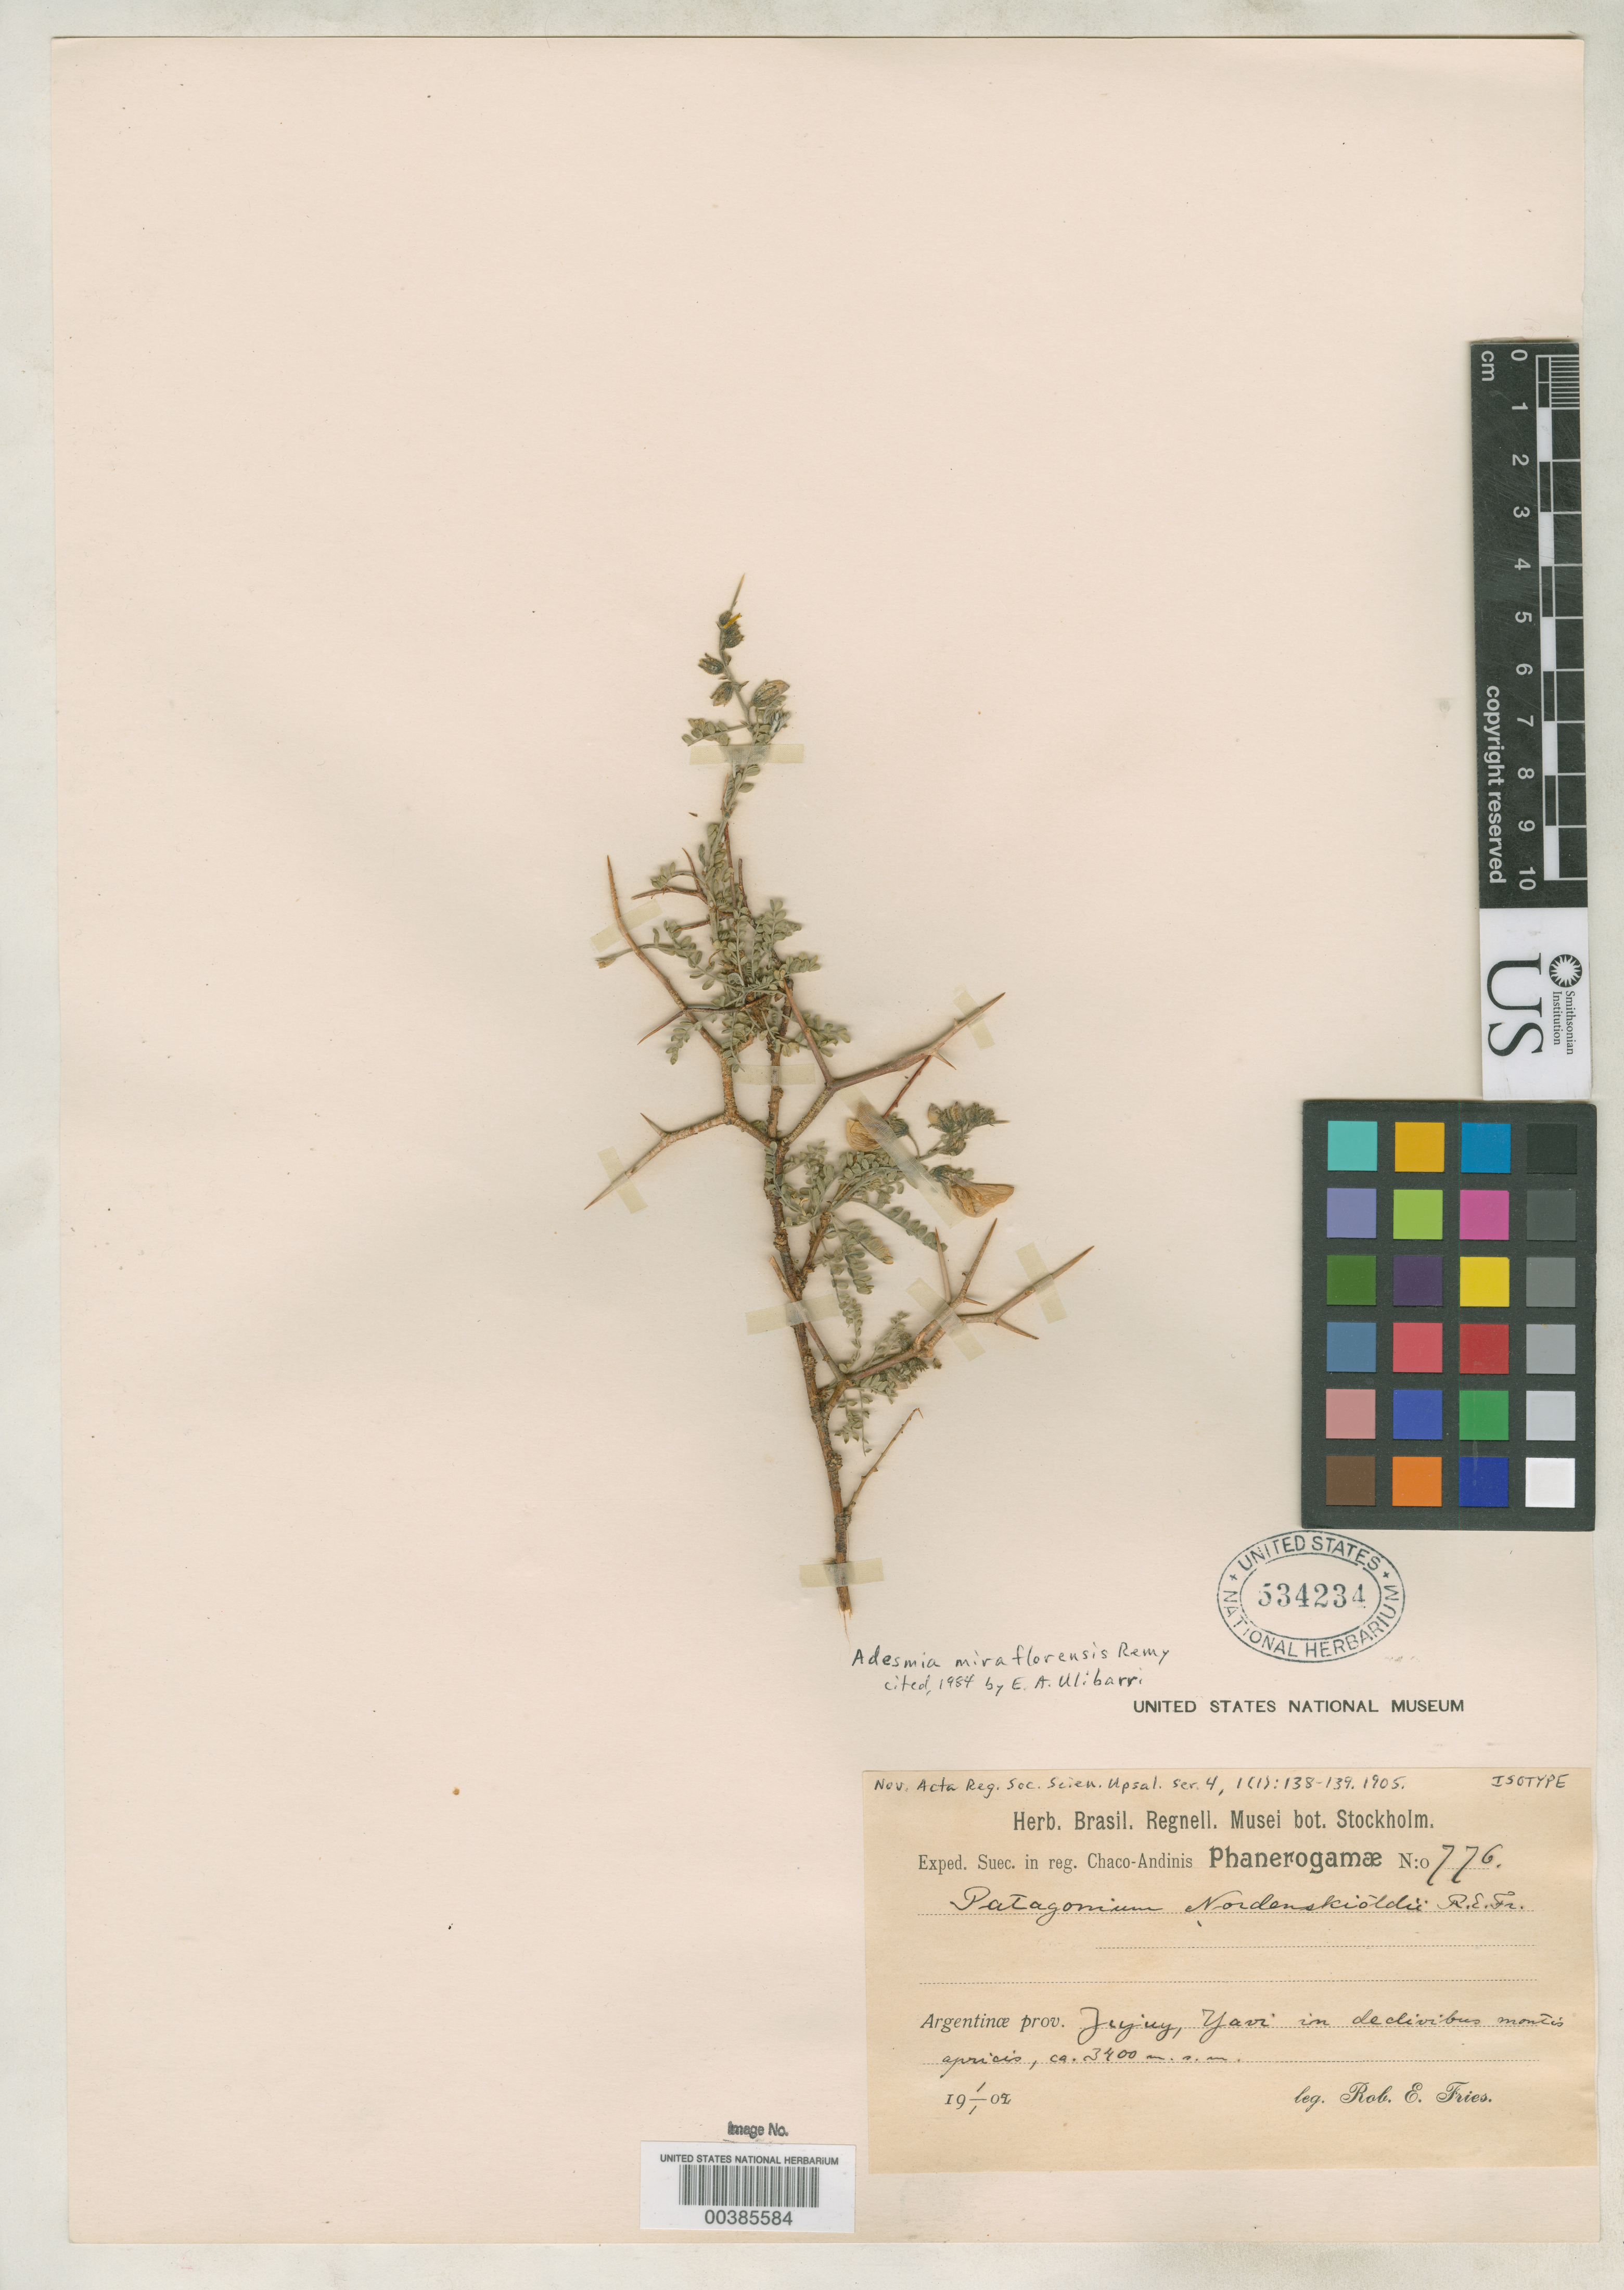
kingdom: Plantae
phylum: Tracheophyta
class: Magnoliopsida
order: Fabales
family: Fabaceae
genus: Patagonium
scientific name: Patagonium nordenskioldii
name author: R.E. Fr.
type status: Isotype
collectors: R. E. Fries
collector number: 776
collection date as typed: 01 Jan 1902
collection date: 1902-01-01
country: Argentina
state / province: Jujuy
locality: Yavi in Declivibus Montis Apricus. [Yavi in the sunny slopes of the mountain.]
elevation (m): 3400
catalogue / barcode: US 534234